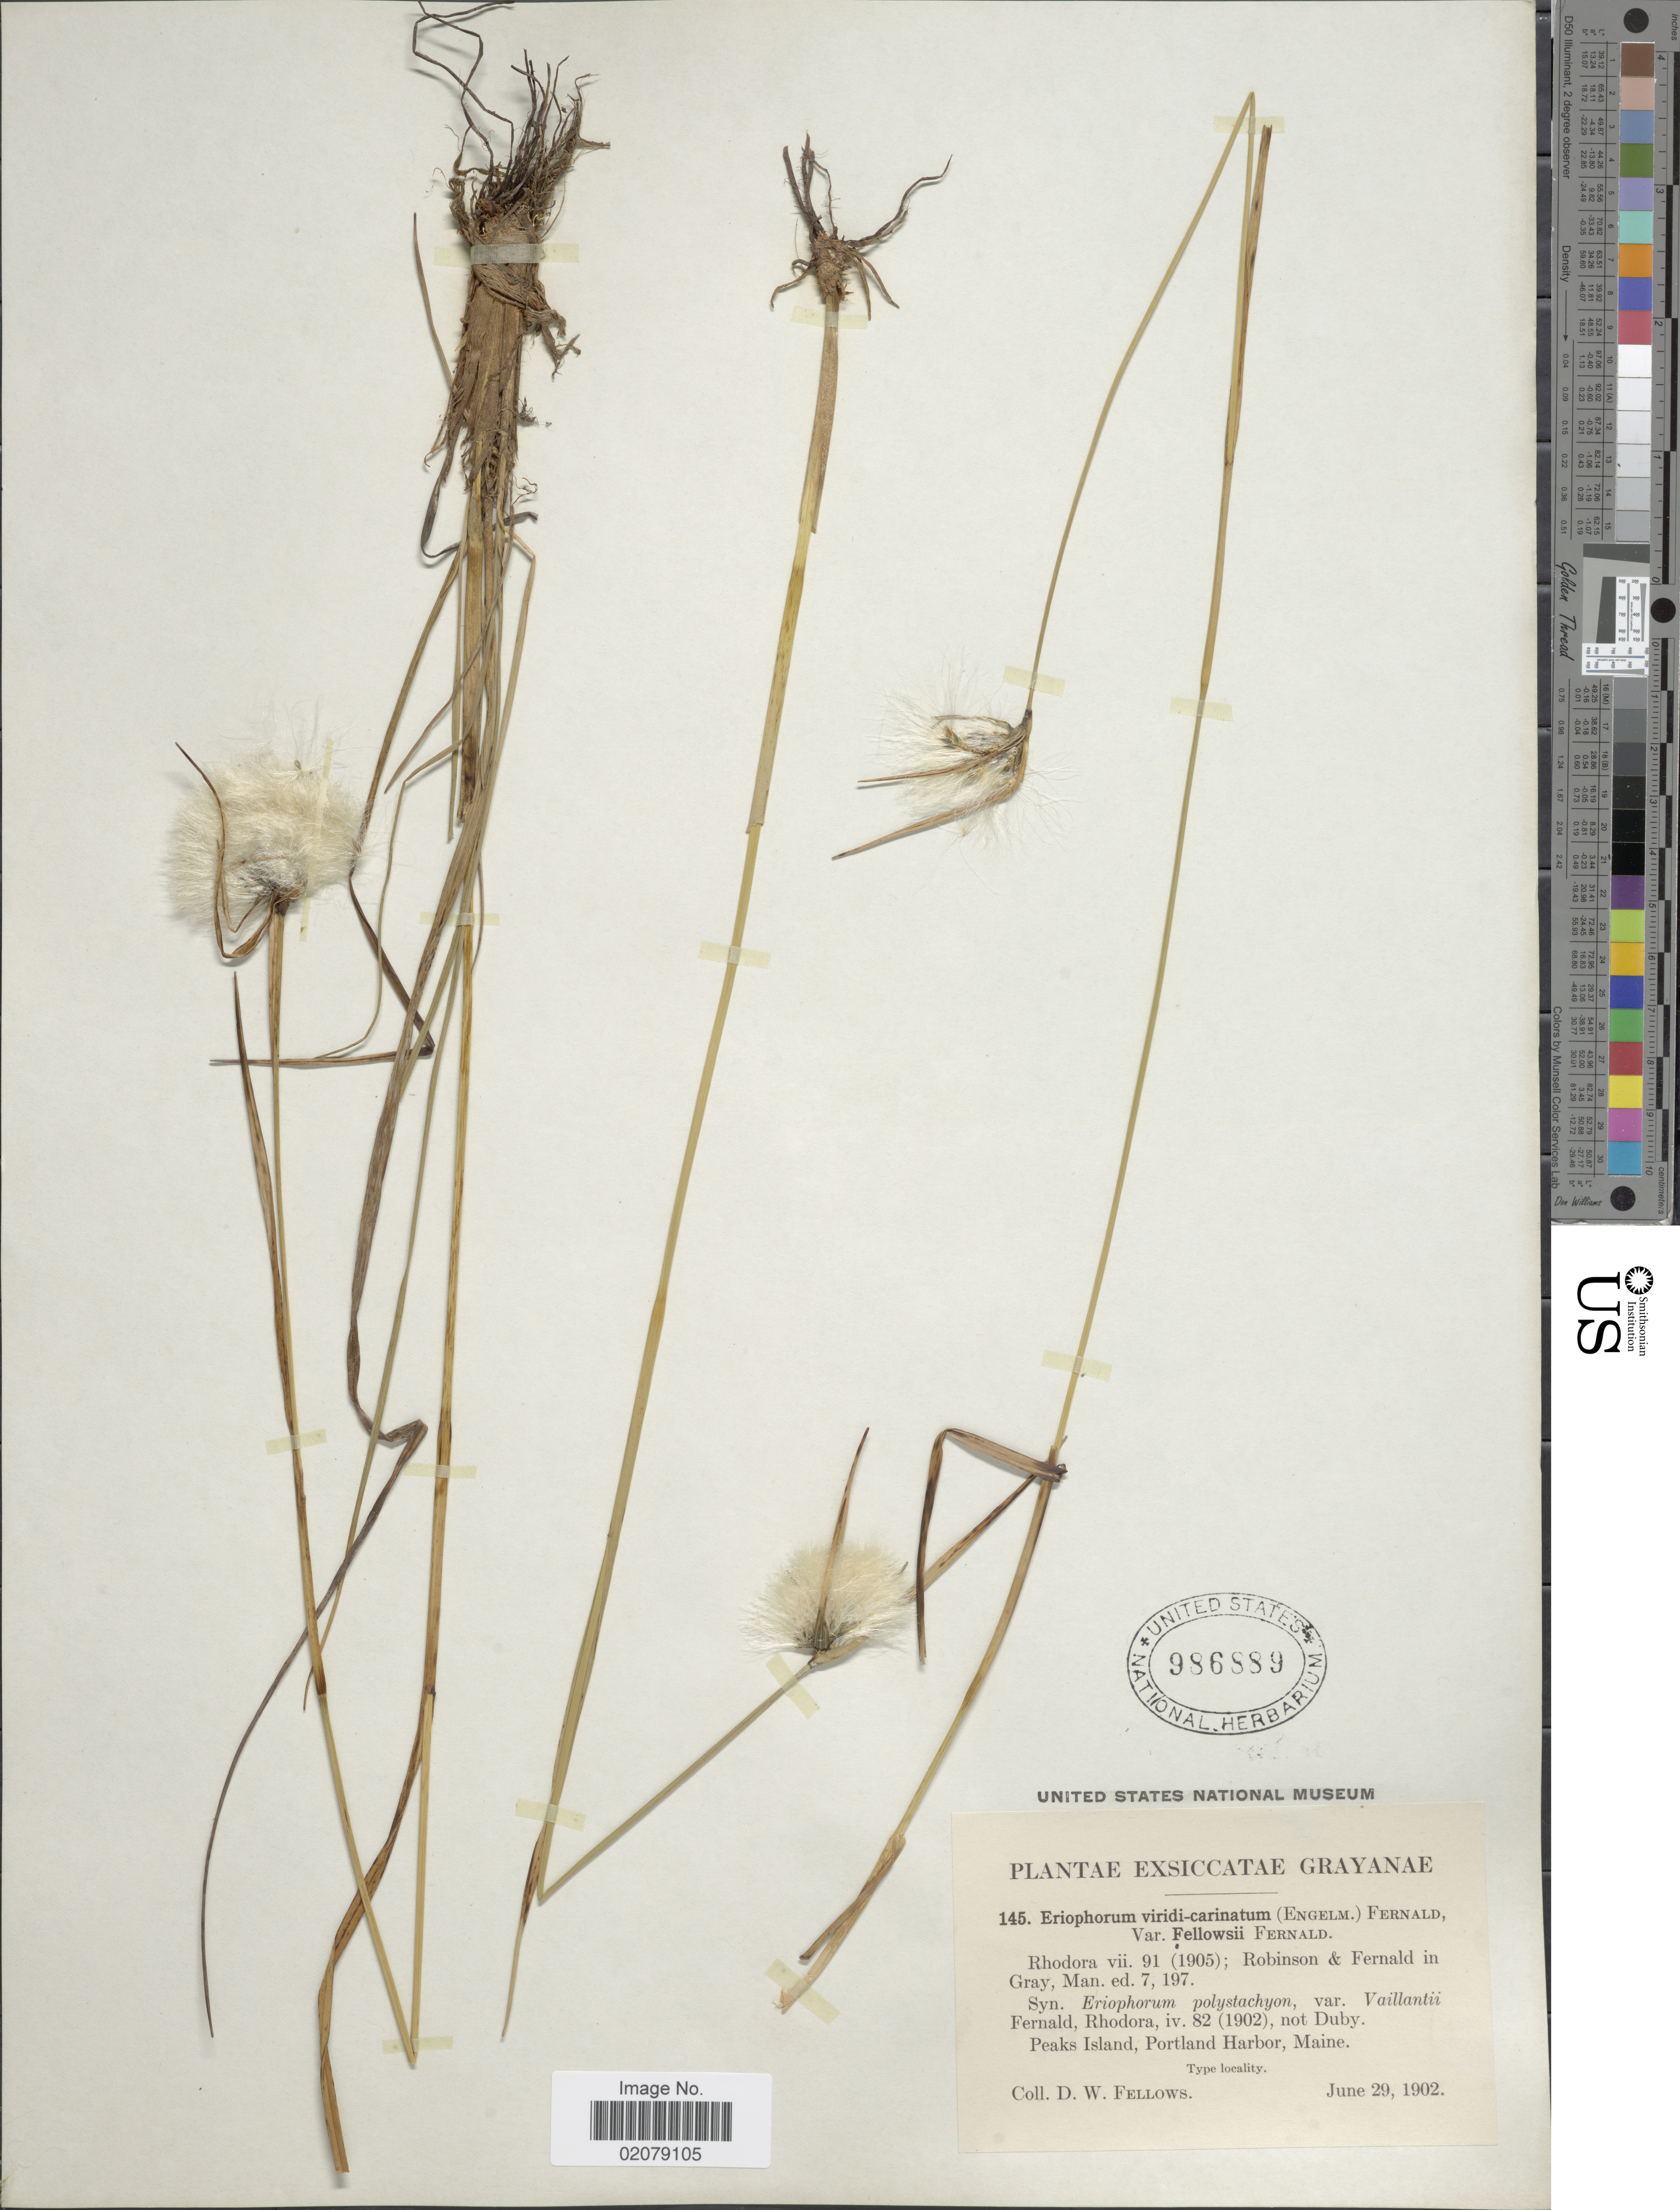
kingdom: Plantae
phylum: Tracheophyta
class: Liliopsida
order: Poales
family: Cyperaceae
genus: Eriophorum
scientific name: Eriophorum viridicarinatum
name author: (Englem.) Fernald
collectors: D. W. Fellows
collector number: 145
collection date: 1902-06-29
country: United States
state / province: Maine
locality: Peaks Island, Portland Harbor, Maine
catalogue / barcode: US 986889